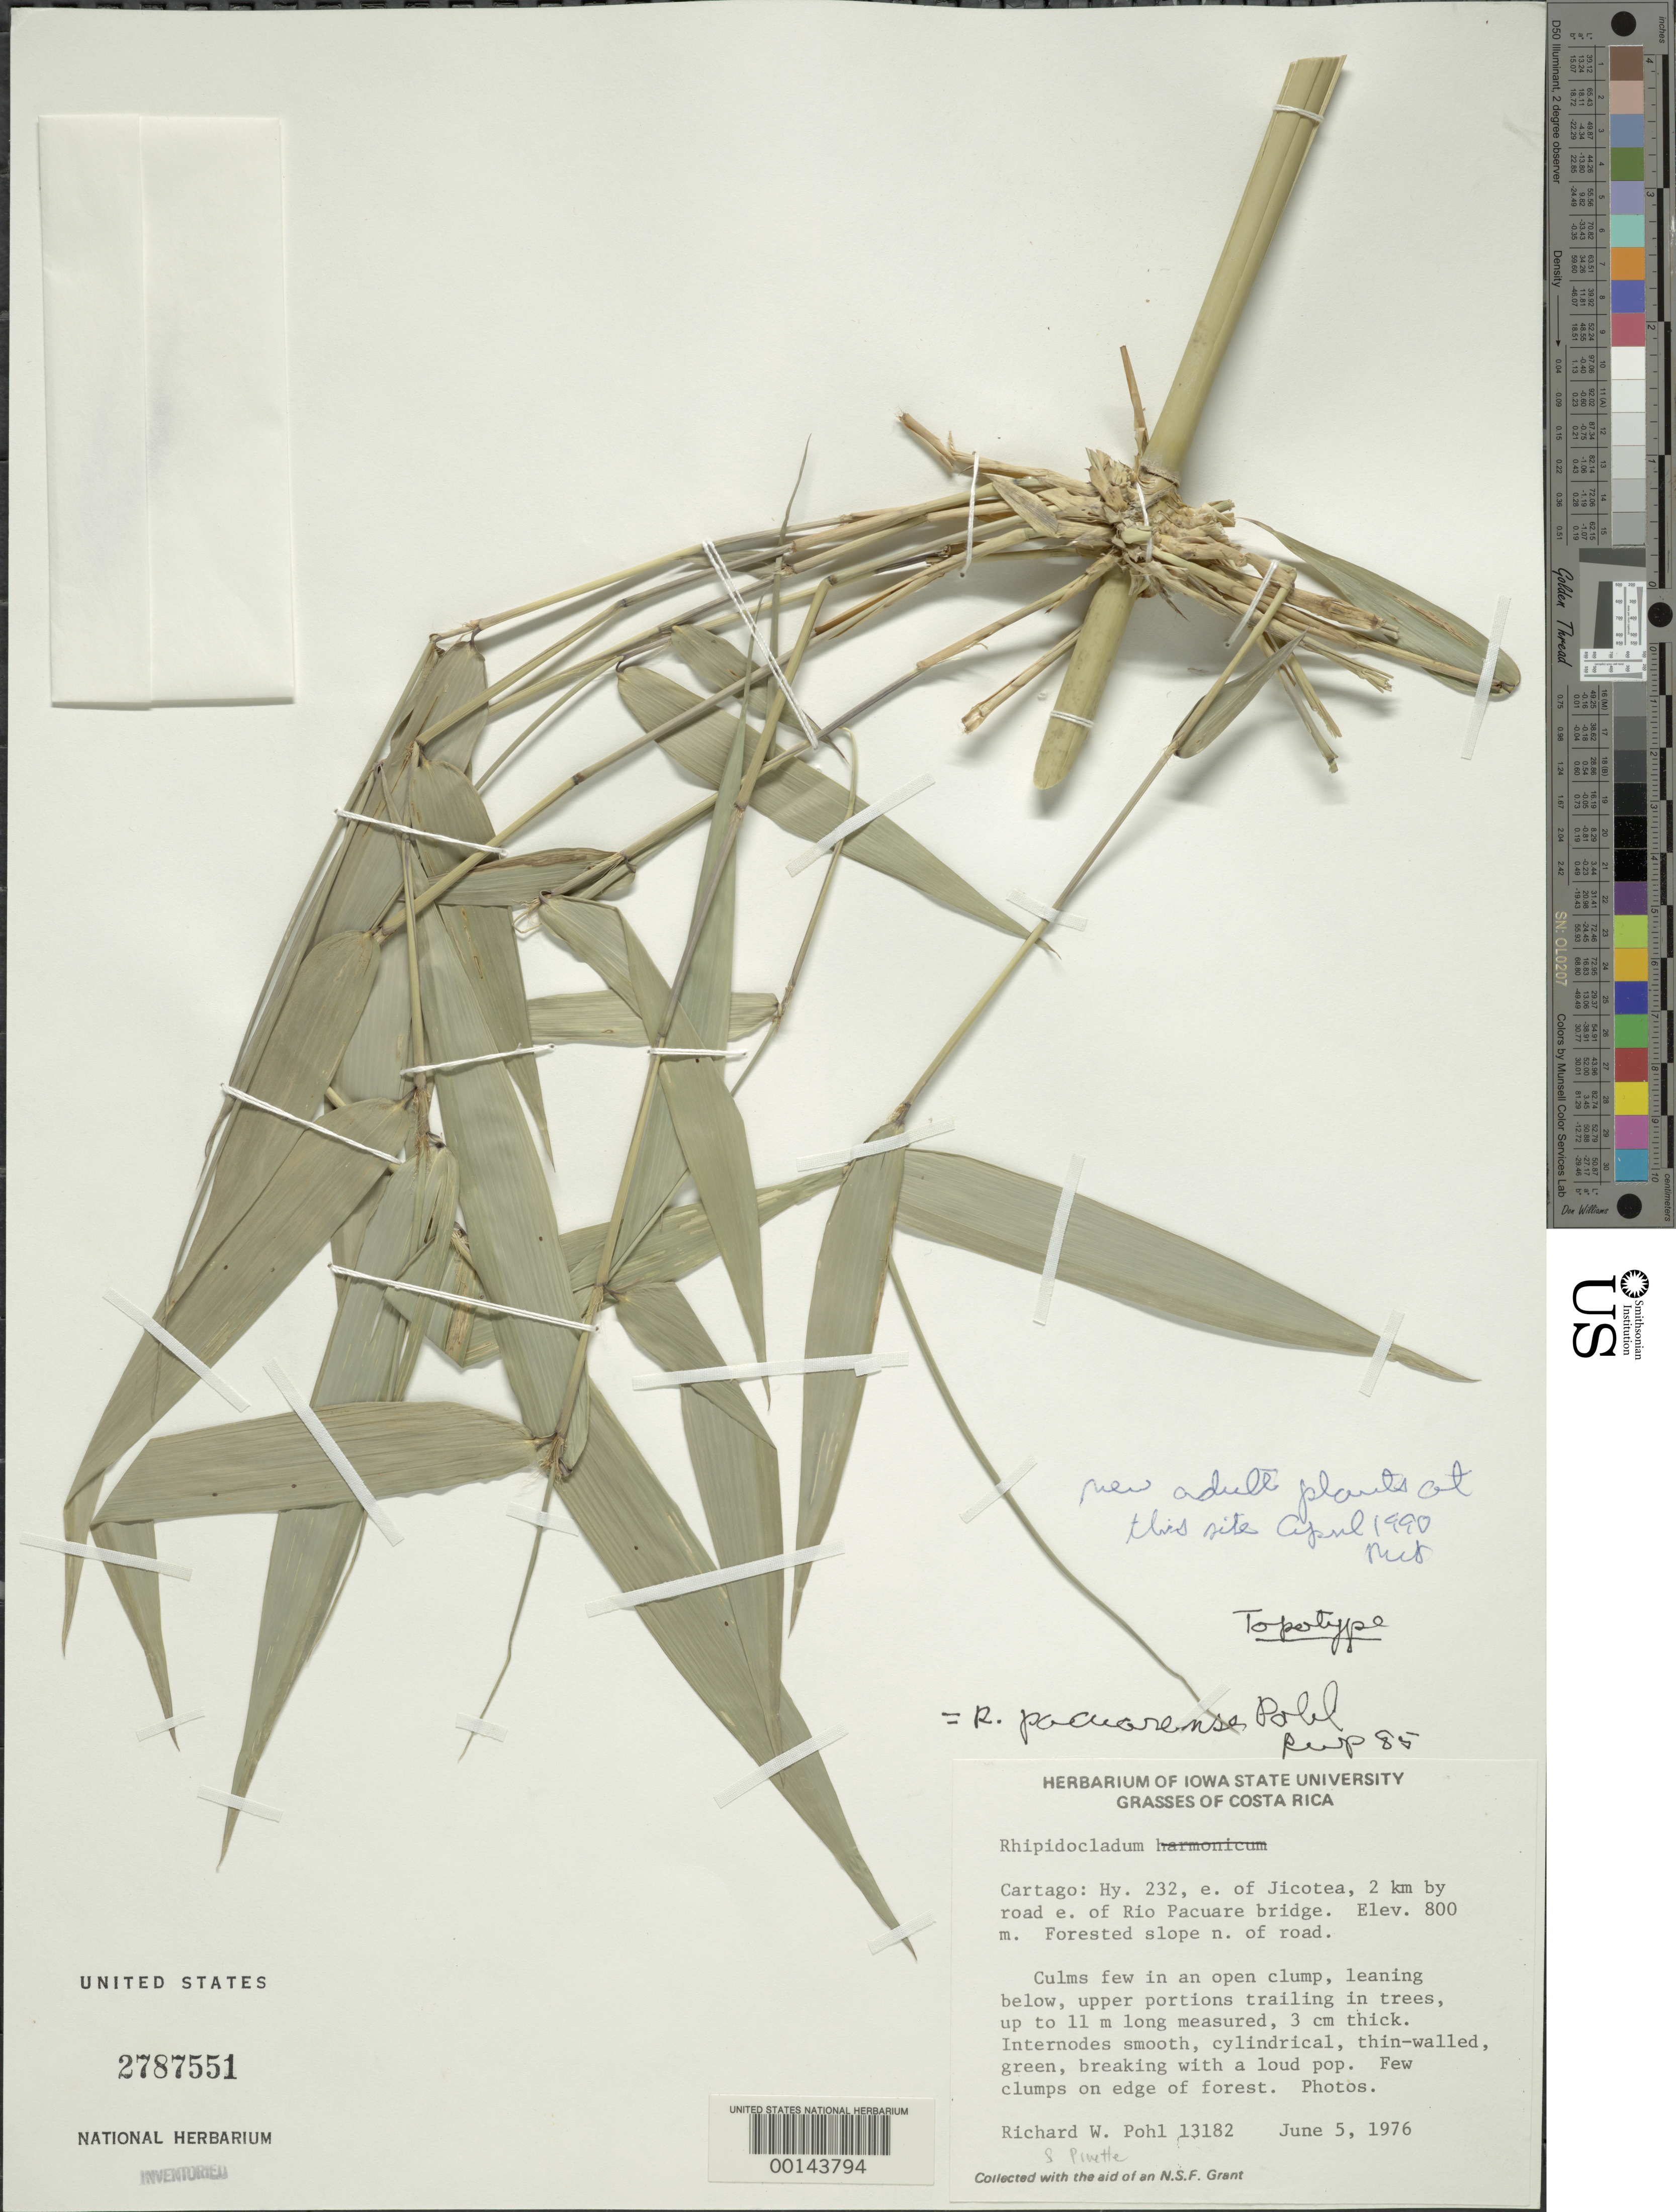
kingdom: Plantae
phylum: Tracheophyta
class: Liliopsida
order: Poales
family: Poaceae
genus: Rhipidocladum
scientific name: Rhipidocladum pacuarense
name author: R.W. Pohl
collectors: R. W. Pohl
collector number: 13182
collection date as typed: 05 Jun 1976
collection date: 1976-06-05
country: Costa Rica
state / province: Cartago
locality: Jicotea, hwy 232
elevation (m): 800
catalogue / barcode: US 2787551